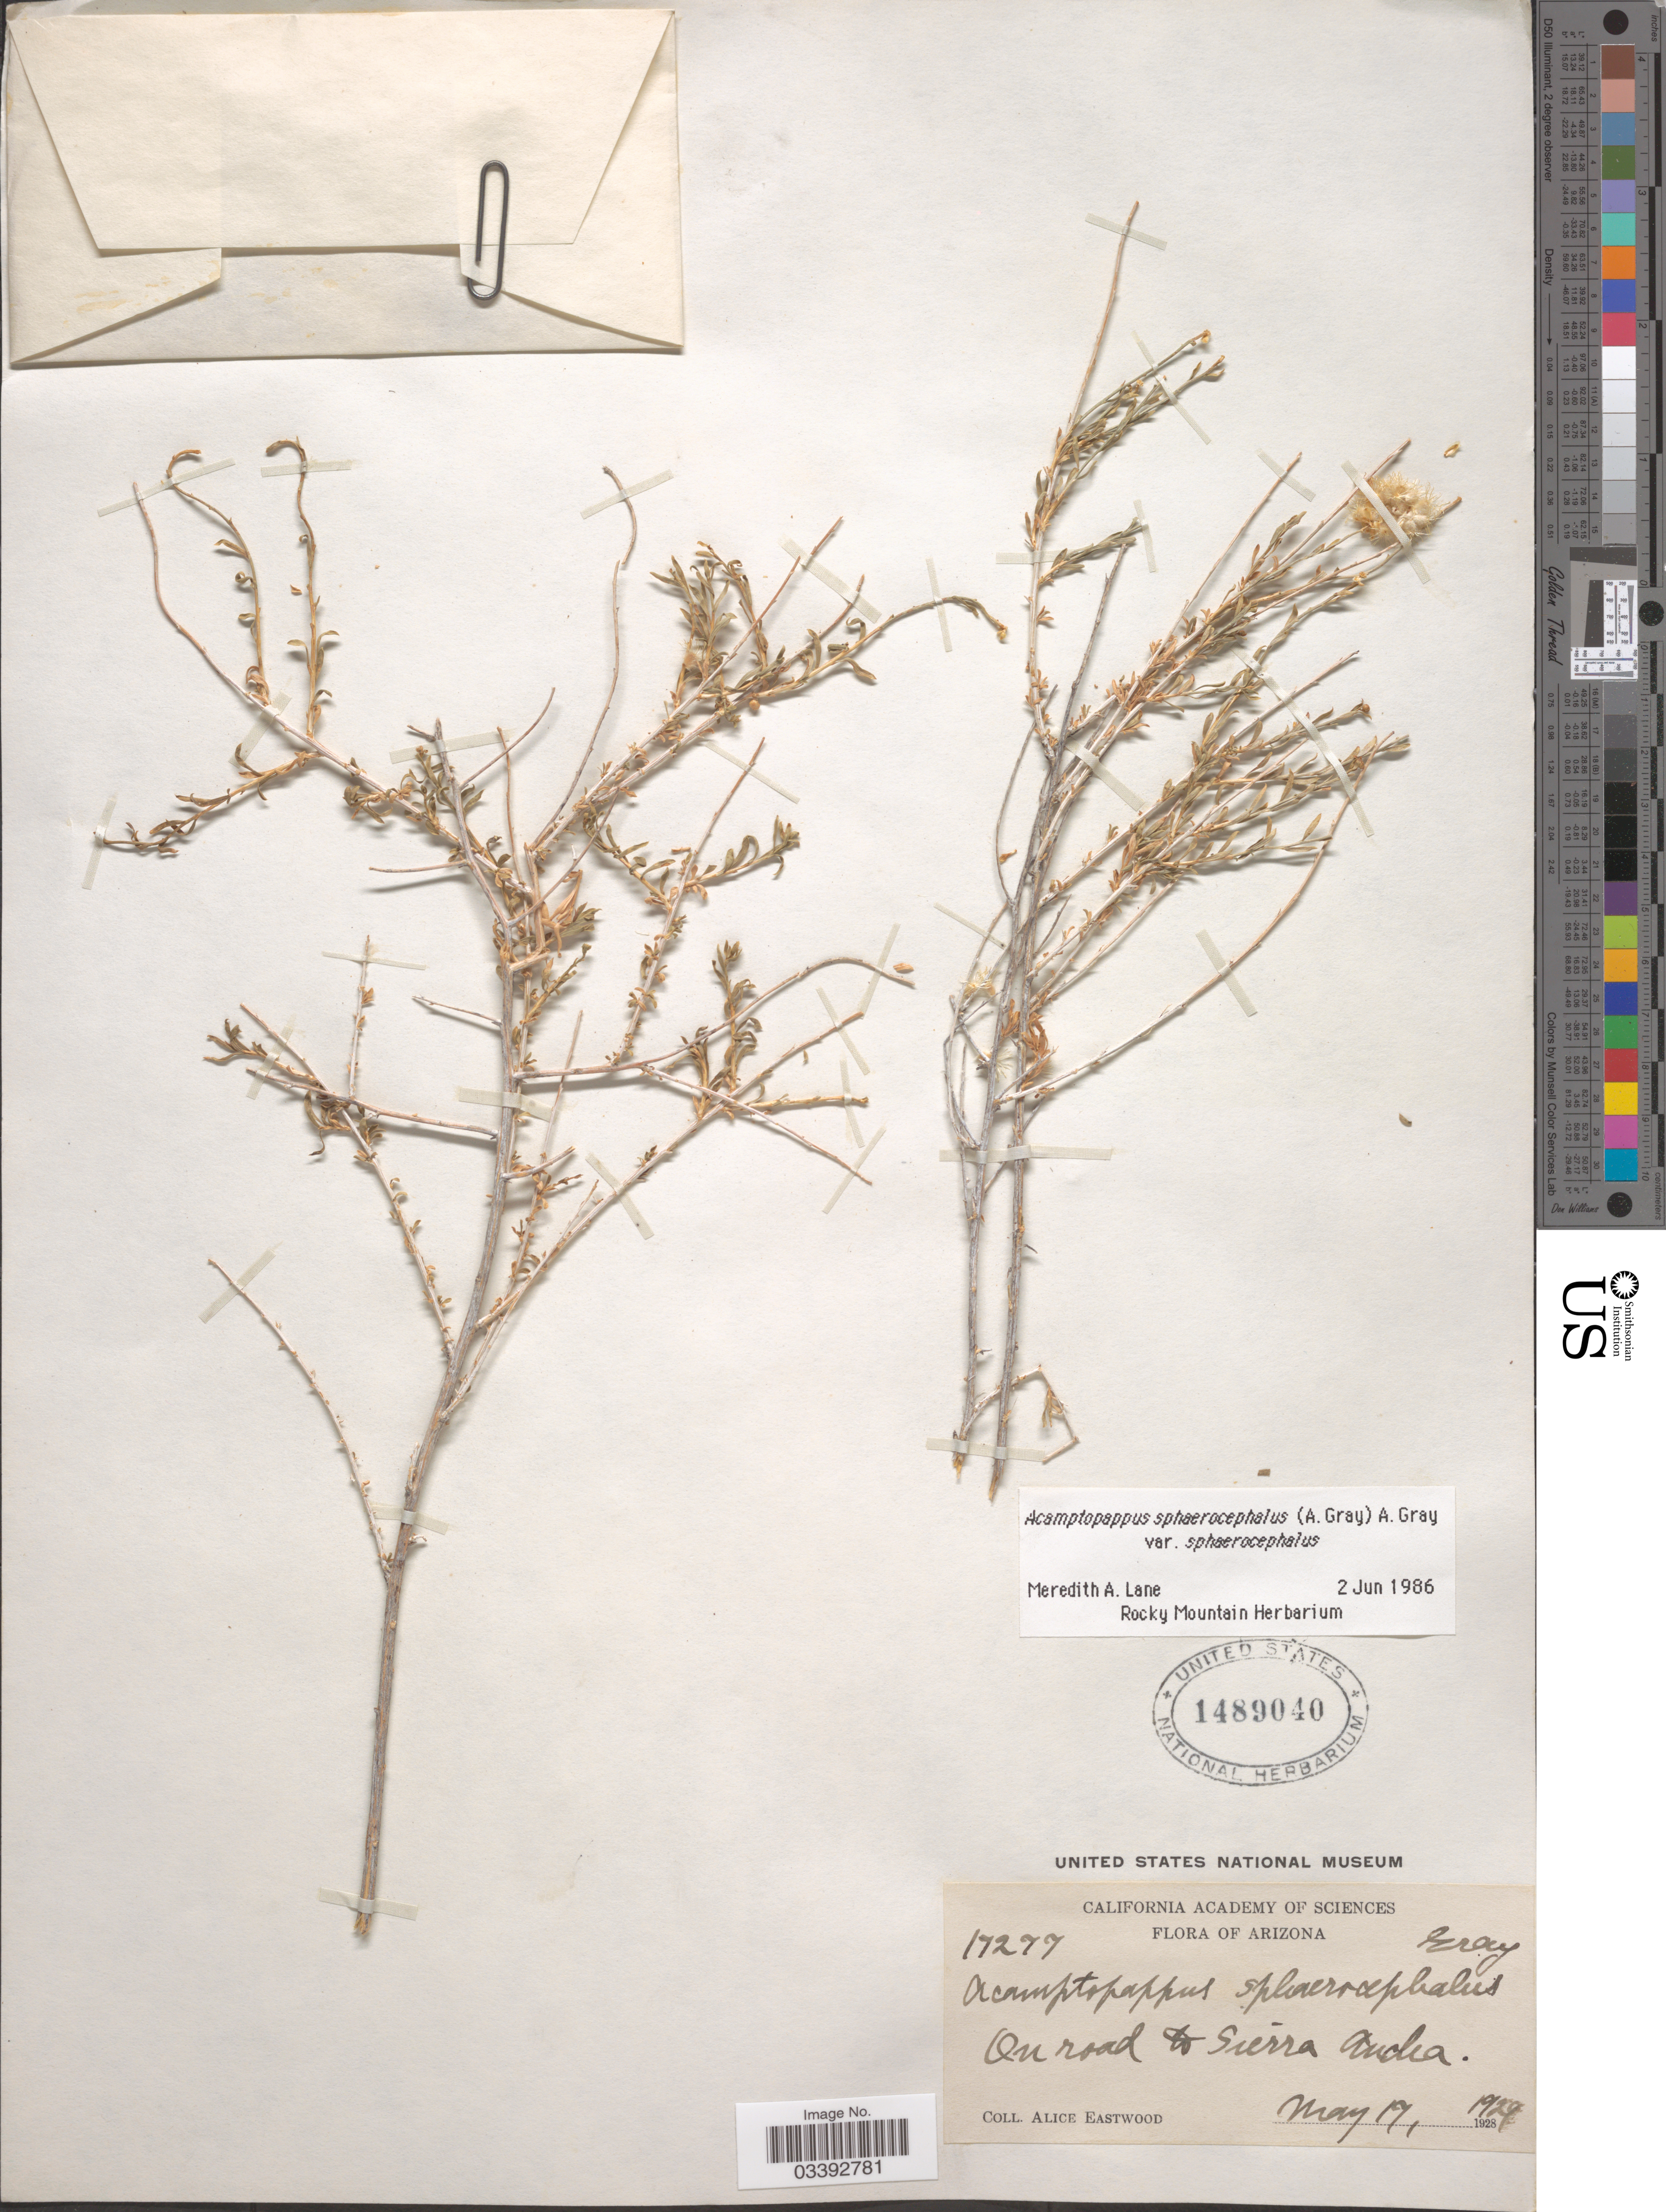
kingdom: Plantae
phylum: Tracheophyta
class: Magnoliopsida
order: Asterales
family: Asteraceae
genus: Acamptopappus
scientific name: Acamptopappus sphaerocephalus var. sphaerocephalus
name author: A. Gray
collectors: A. Eastwood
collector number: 17277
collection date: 1929-05-17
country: United States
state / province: Arizona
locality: On road to Sierra Ancha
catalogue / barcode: US 1489040